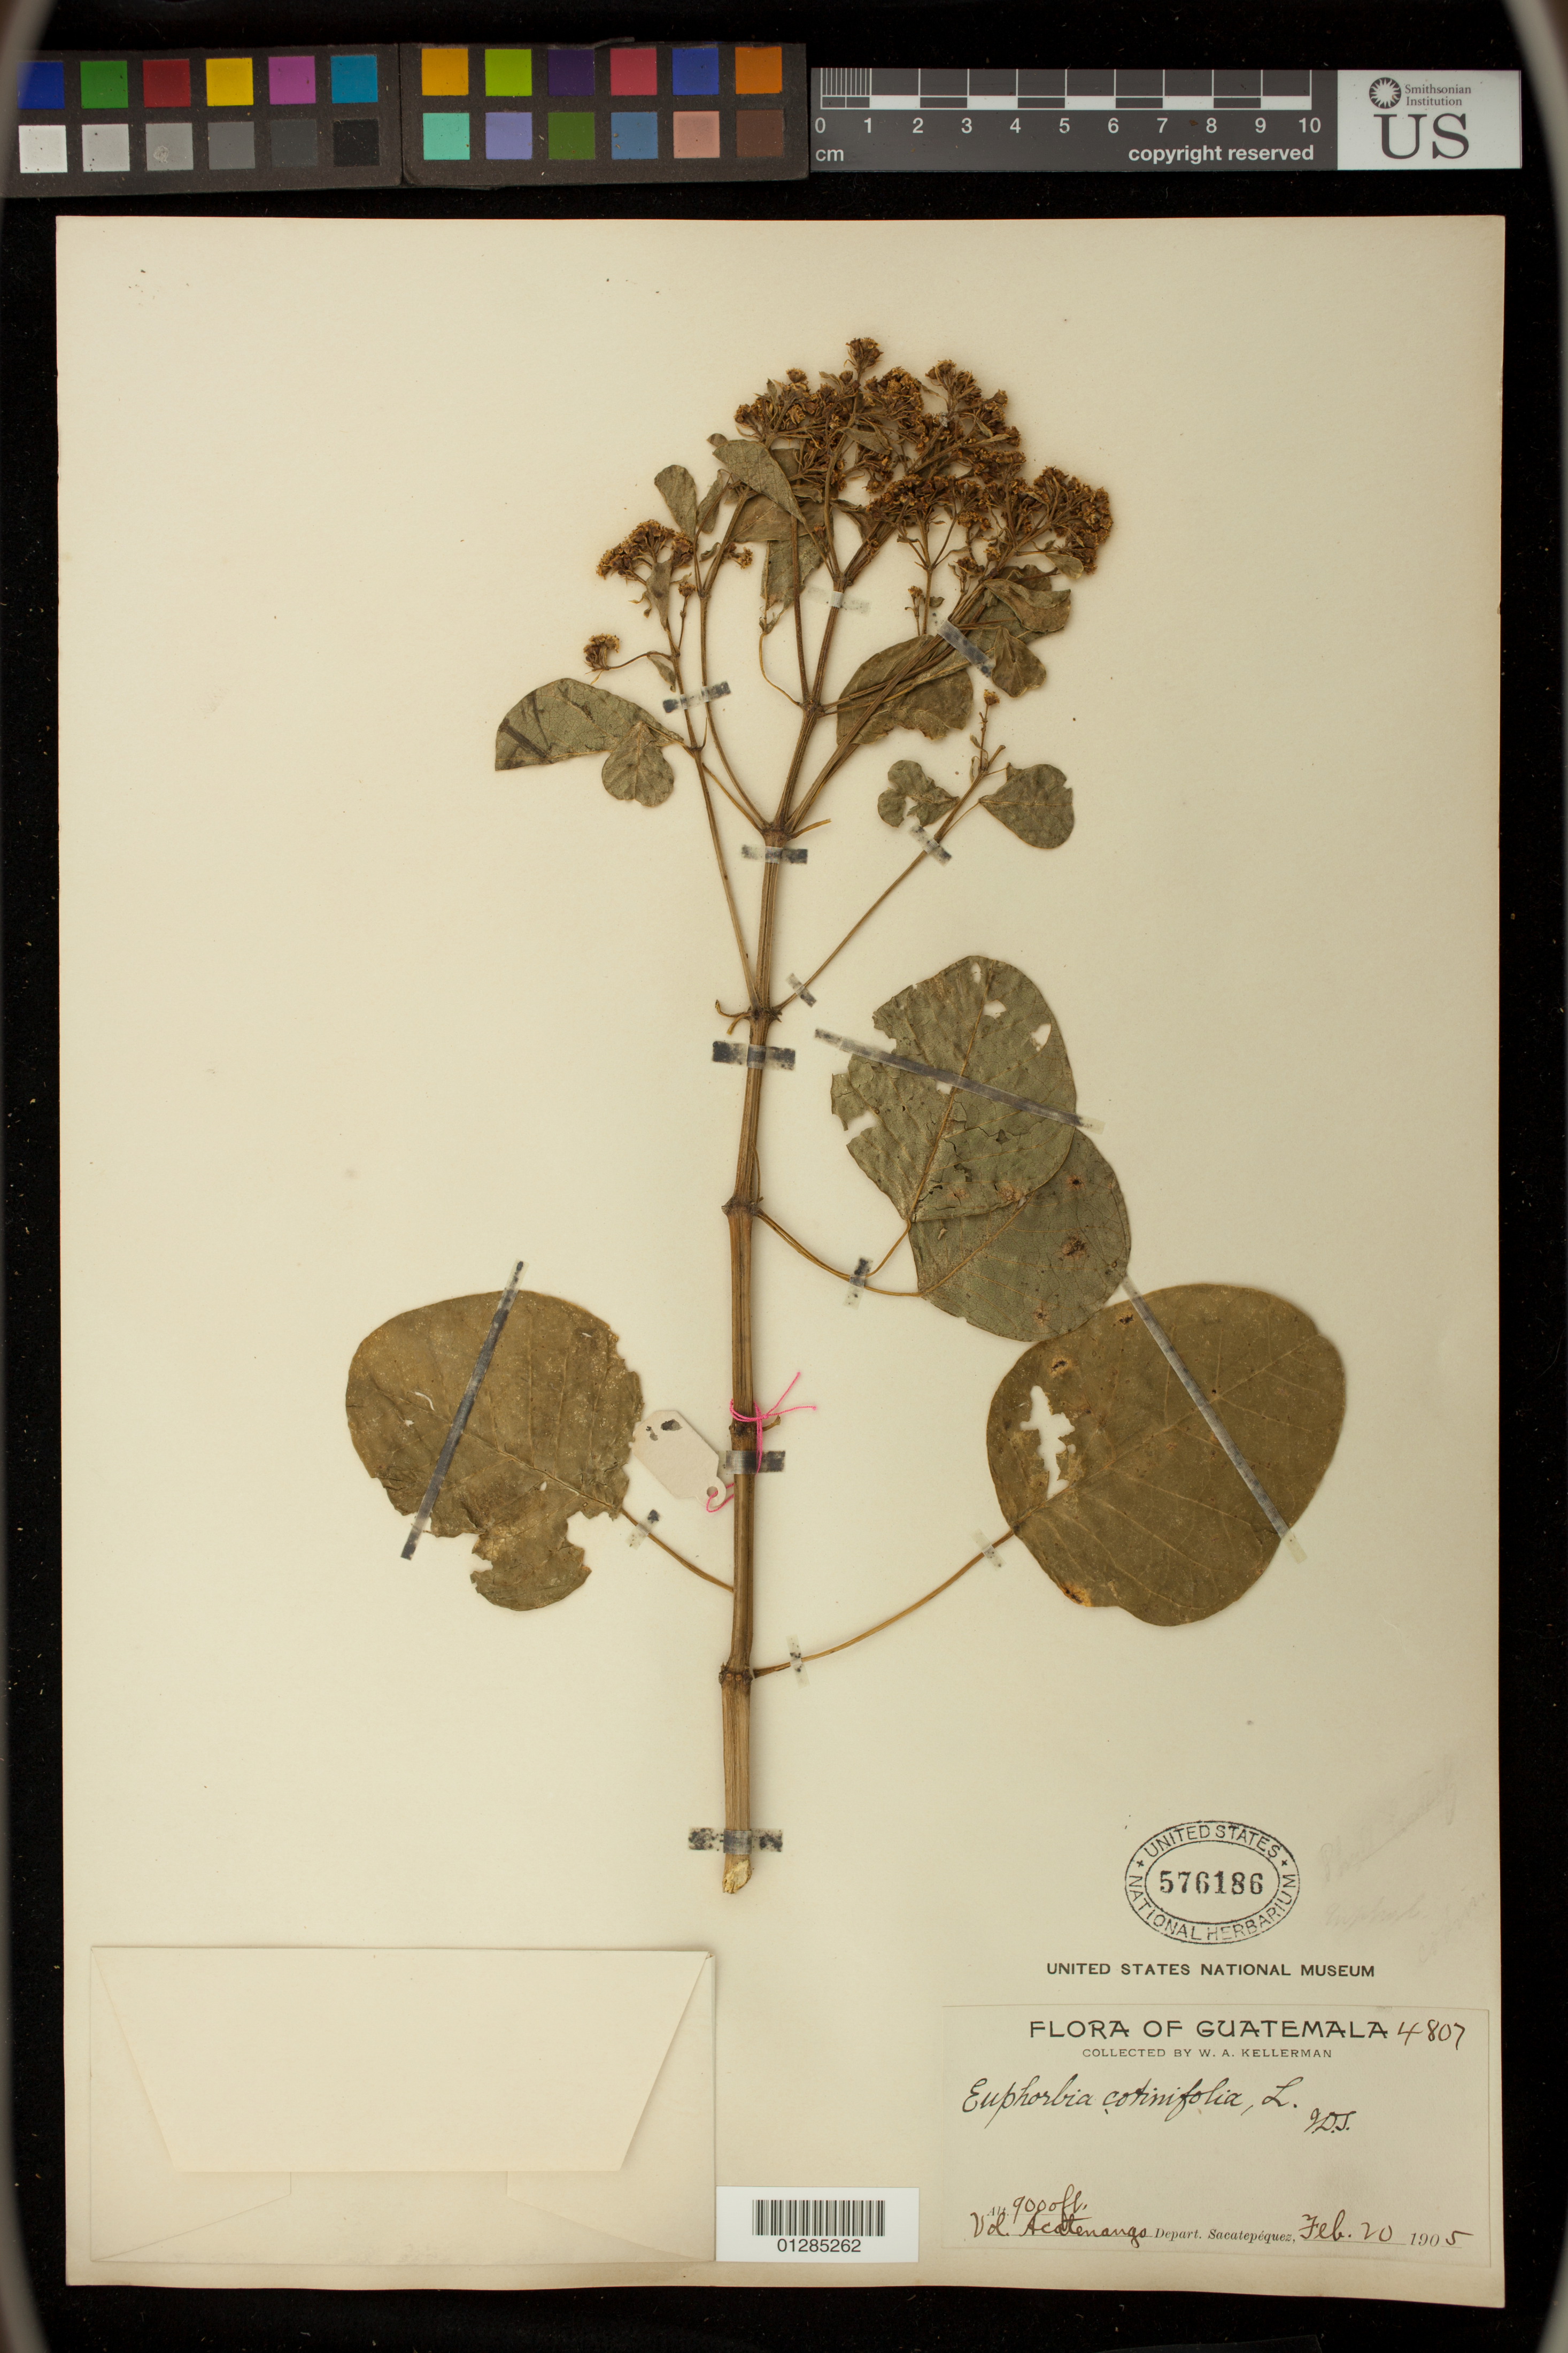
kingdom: Plantae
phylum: Tracheophyta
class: Magnoliopsida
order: Malpighiales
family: Euphorbiaceae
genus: Euphorbia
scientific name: Euphorbia cotinifolia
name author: L.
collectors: W. A. Kellermann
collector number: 4807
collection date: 1905-02-20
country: Guatemala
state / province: Sacatepéquez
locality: Vol. Acatenango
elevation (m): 2743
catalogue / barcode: US 576186